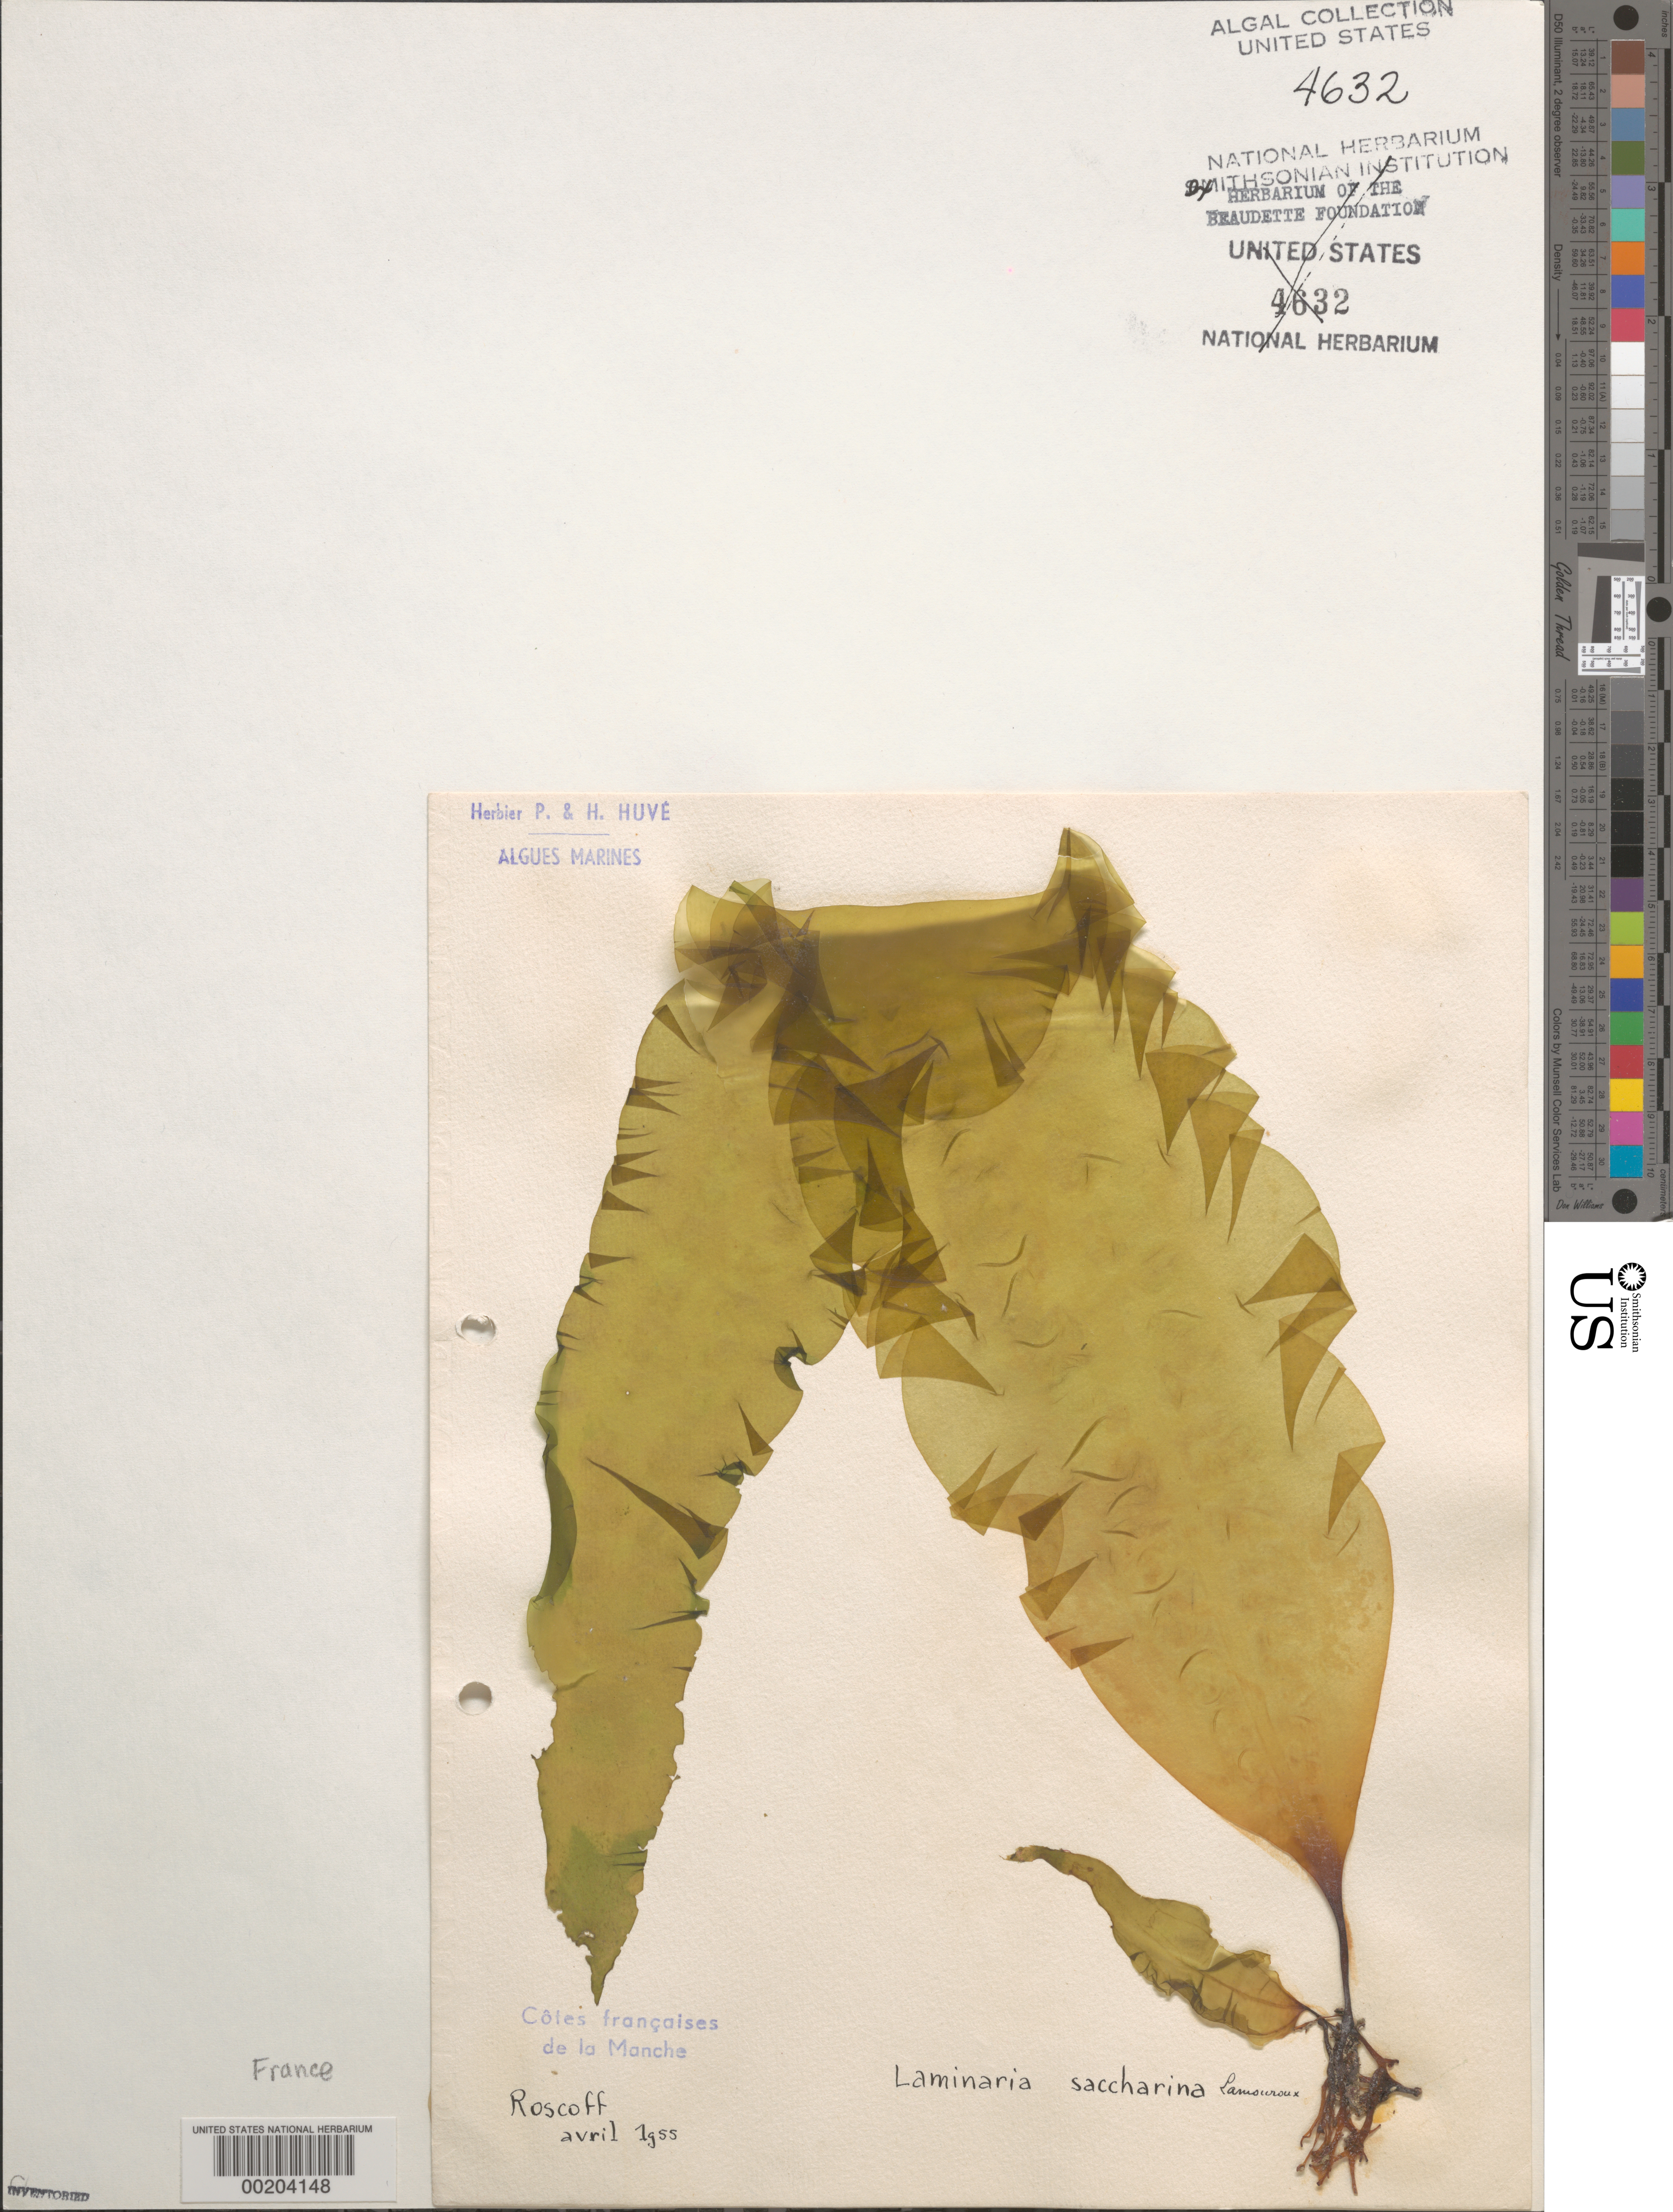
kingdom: Chromista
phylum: Ochrophyta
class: Phaeophyceae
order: Laminariales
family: Laminariaceae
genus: Saccharina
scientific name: Saccharina latissima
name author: C.E. Lane et al.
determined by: Algae name updating Project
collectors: P. Huve & H. Huve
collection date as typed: Apr 1955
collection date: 1955-04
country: France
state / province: Bretagne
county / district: Finistère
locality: Roscoff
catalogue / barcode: US 4632